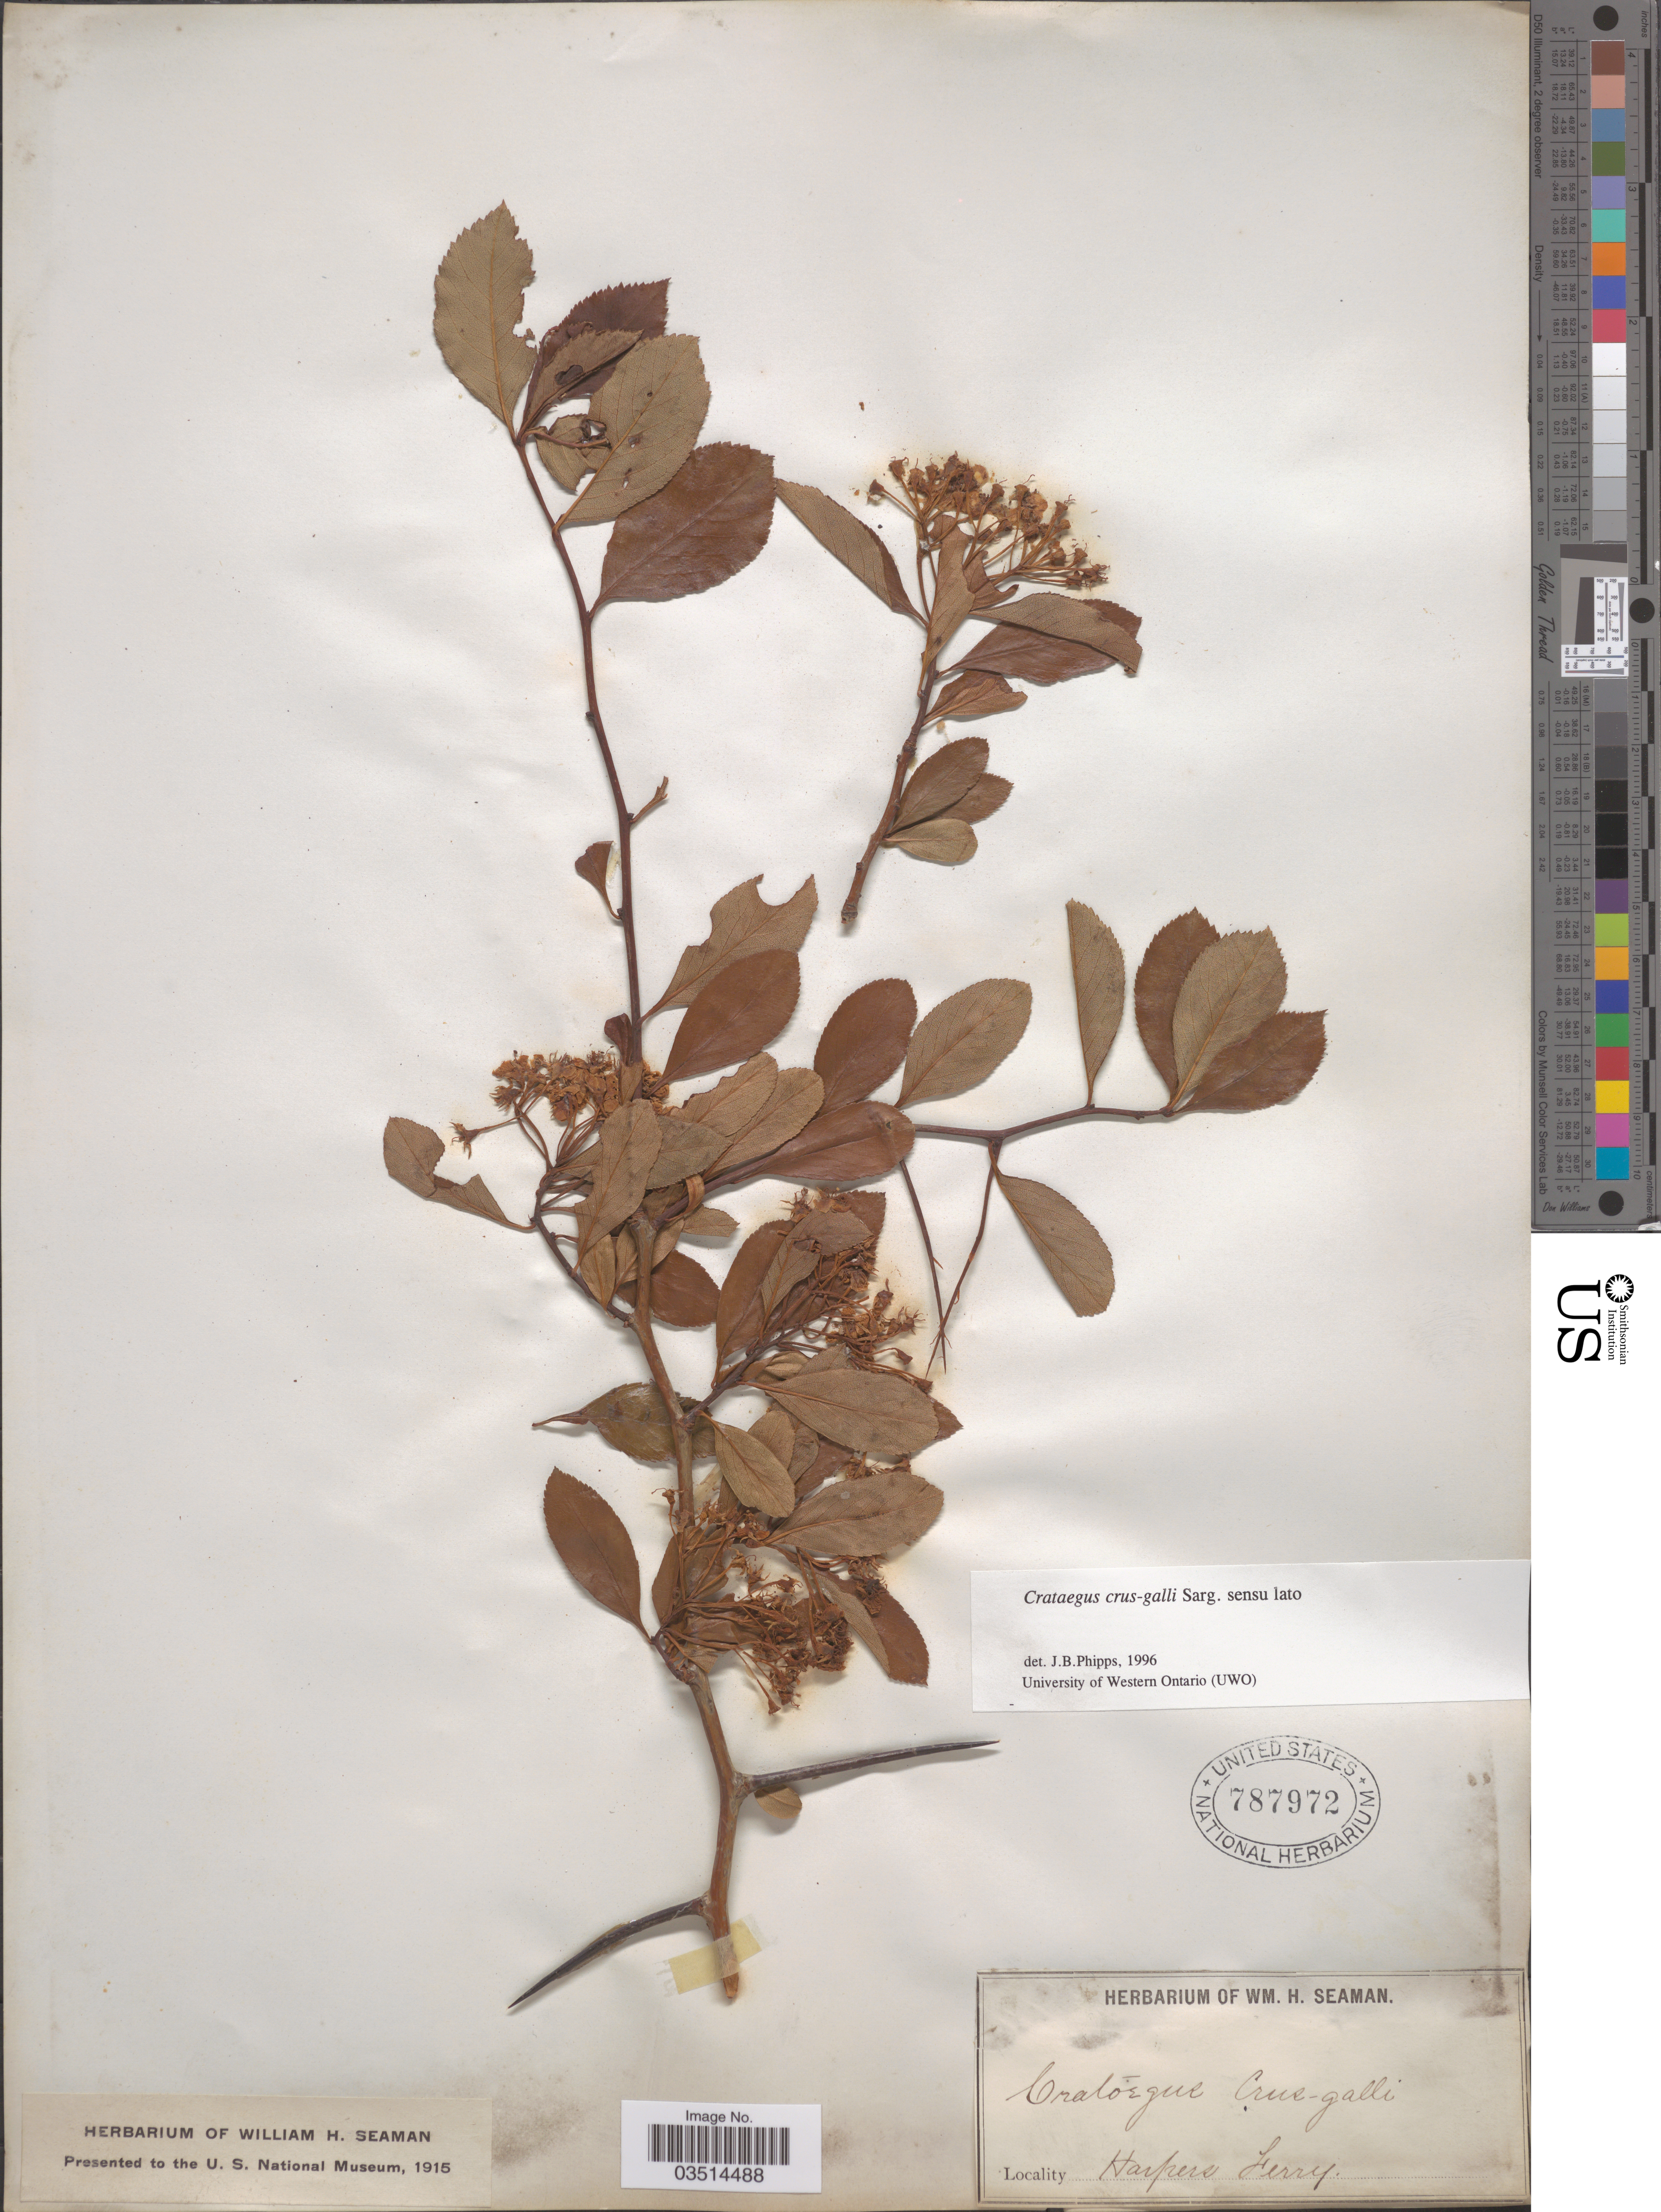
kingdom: Plantae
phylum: Tracheophyta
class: Magnoliopsida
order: Rosales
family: Rosaceae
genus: Crataegus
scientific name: Crataegus crus-galli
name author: L.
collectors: Ex herb. W. H. Seaman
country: United States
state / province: West Virginia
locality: Harpers Ferry.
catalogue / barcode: US 787972